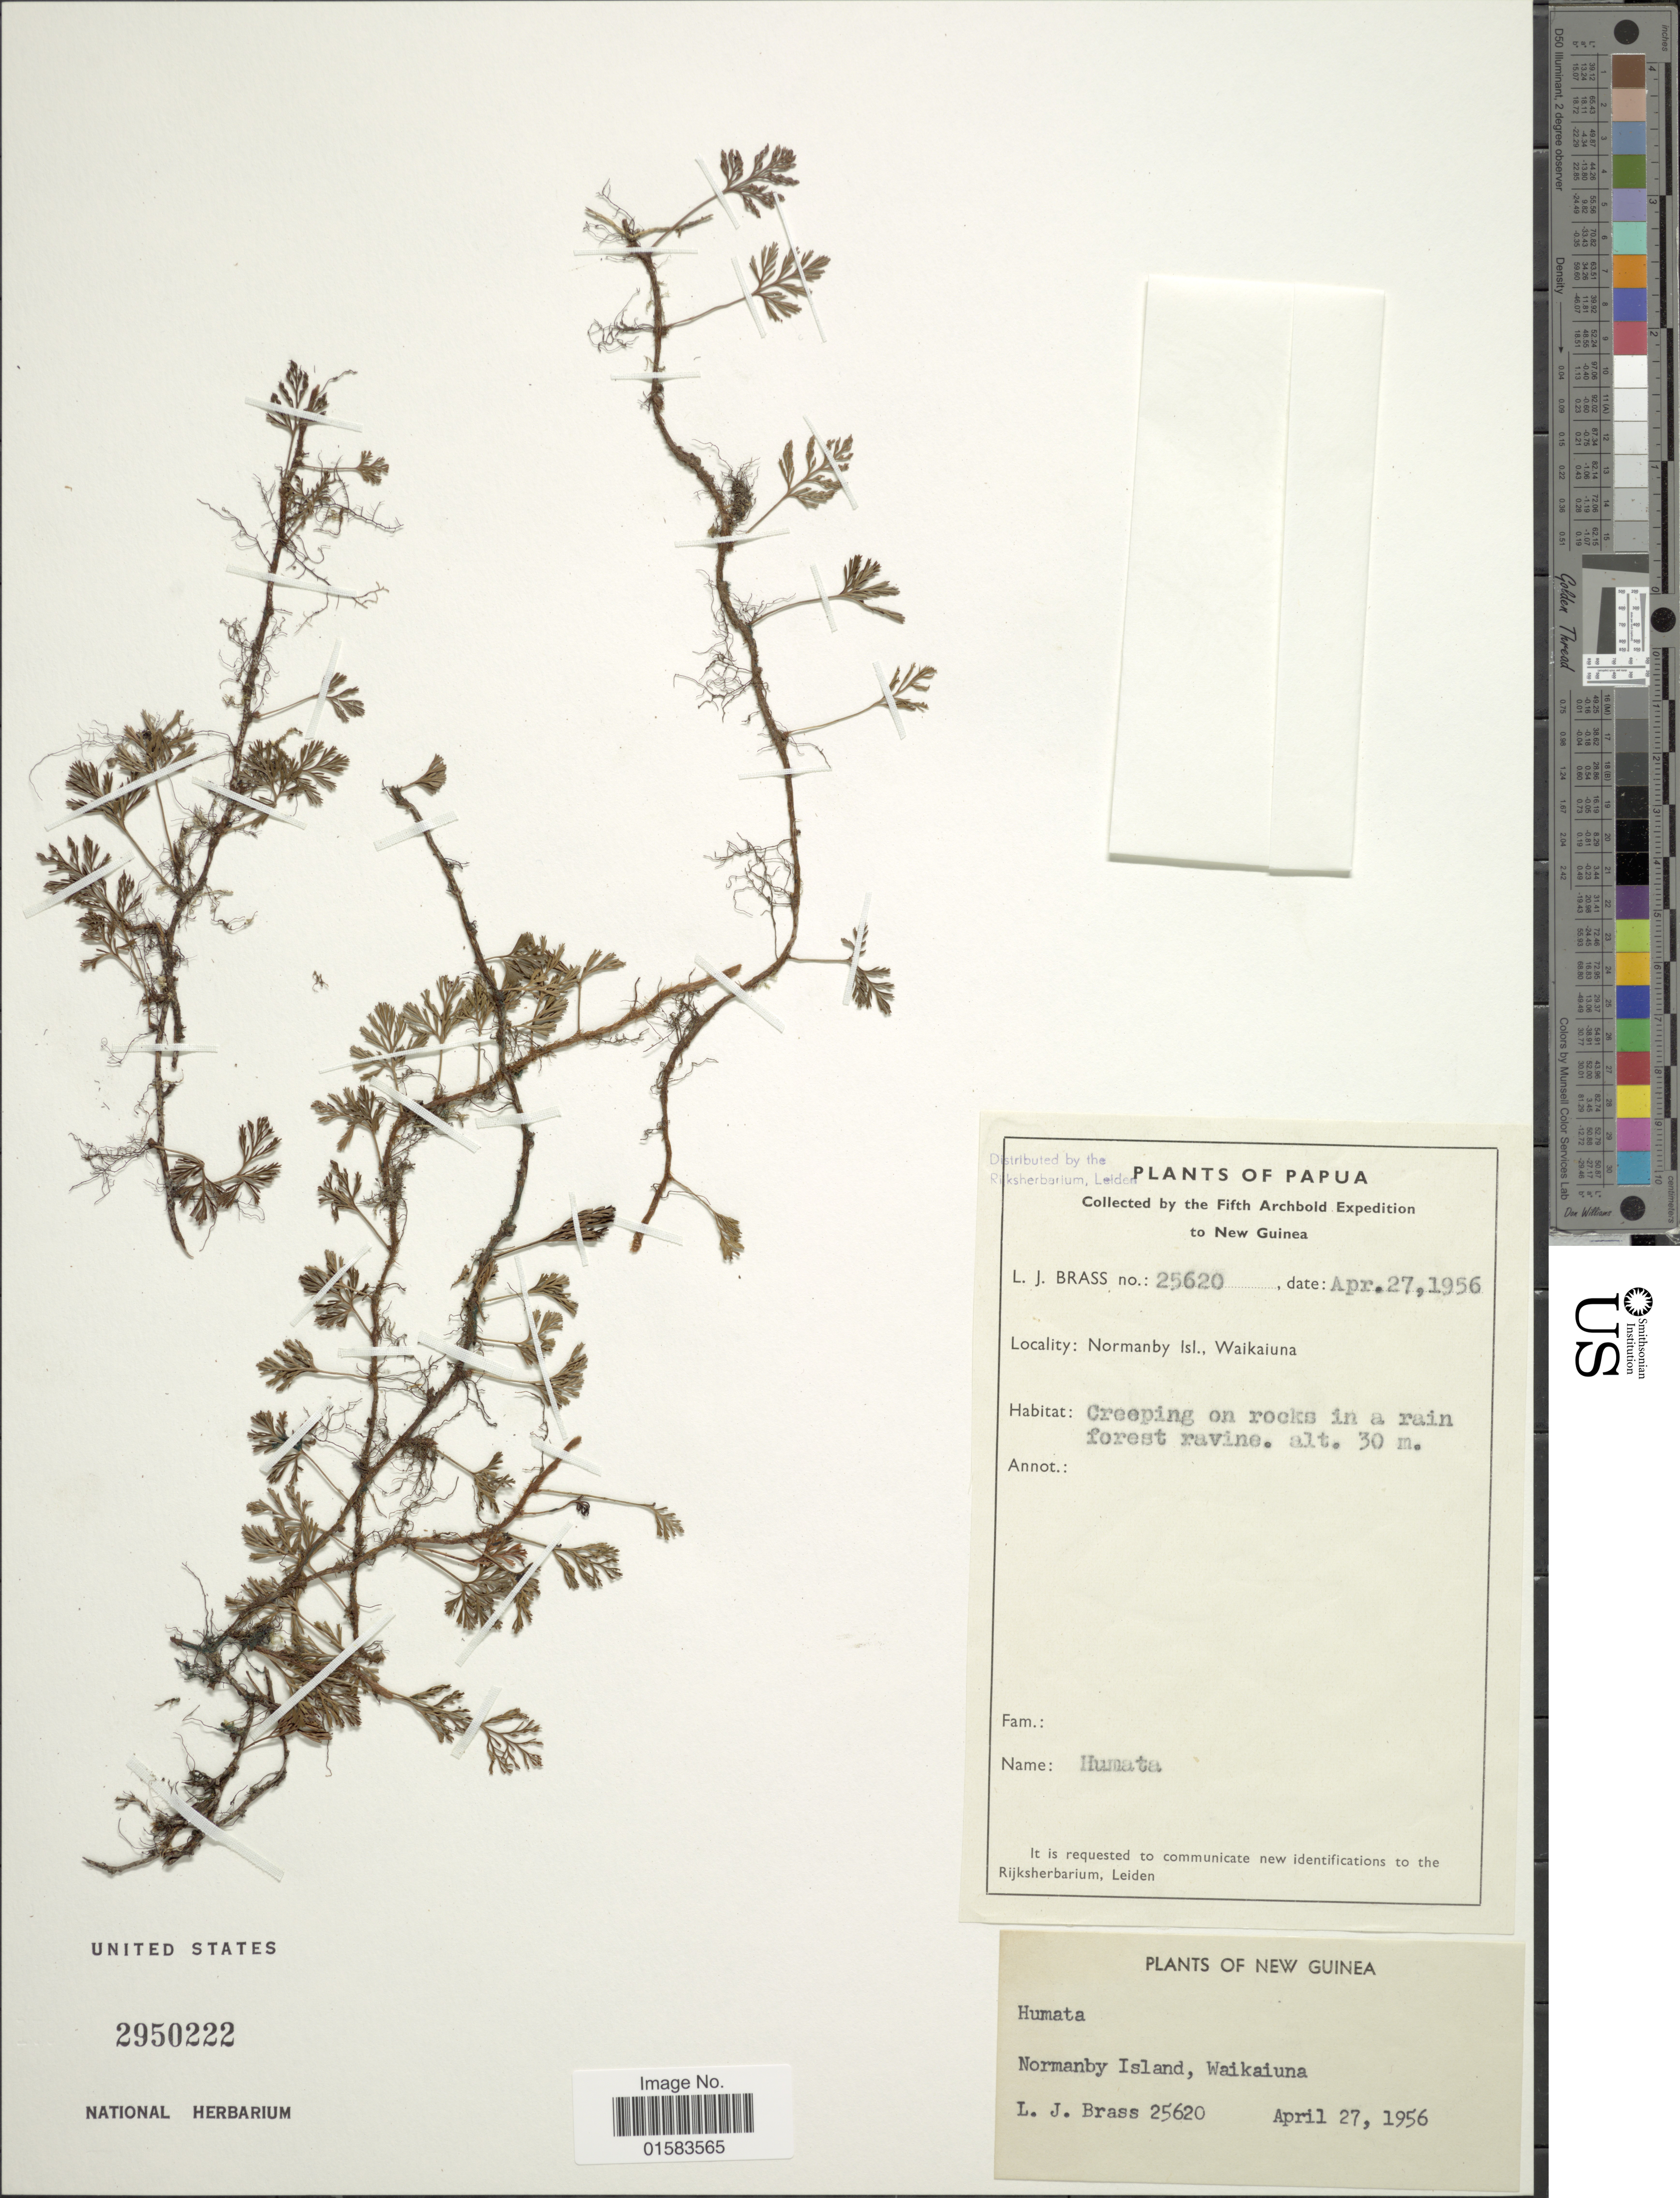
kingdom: Plantae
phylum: Tracheophyta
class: Polypodiopsida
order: Polypodiales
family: Davalliaceae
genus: Davallia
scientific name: Davallia sp.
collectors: L. J. Brass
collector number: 25620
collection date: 1956-04-27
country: Papua New Guinea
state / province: Milne Bay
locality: Normanby Isl., Waikaiuna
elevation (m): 30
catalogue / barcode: US 2950222